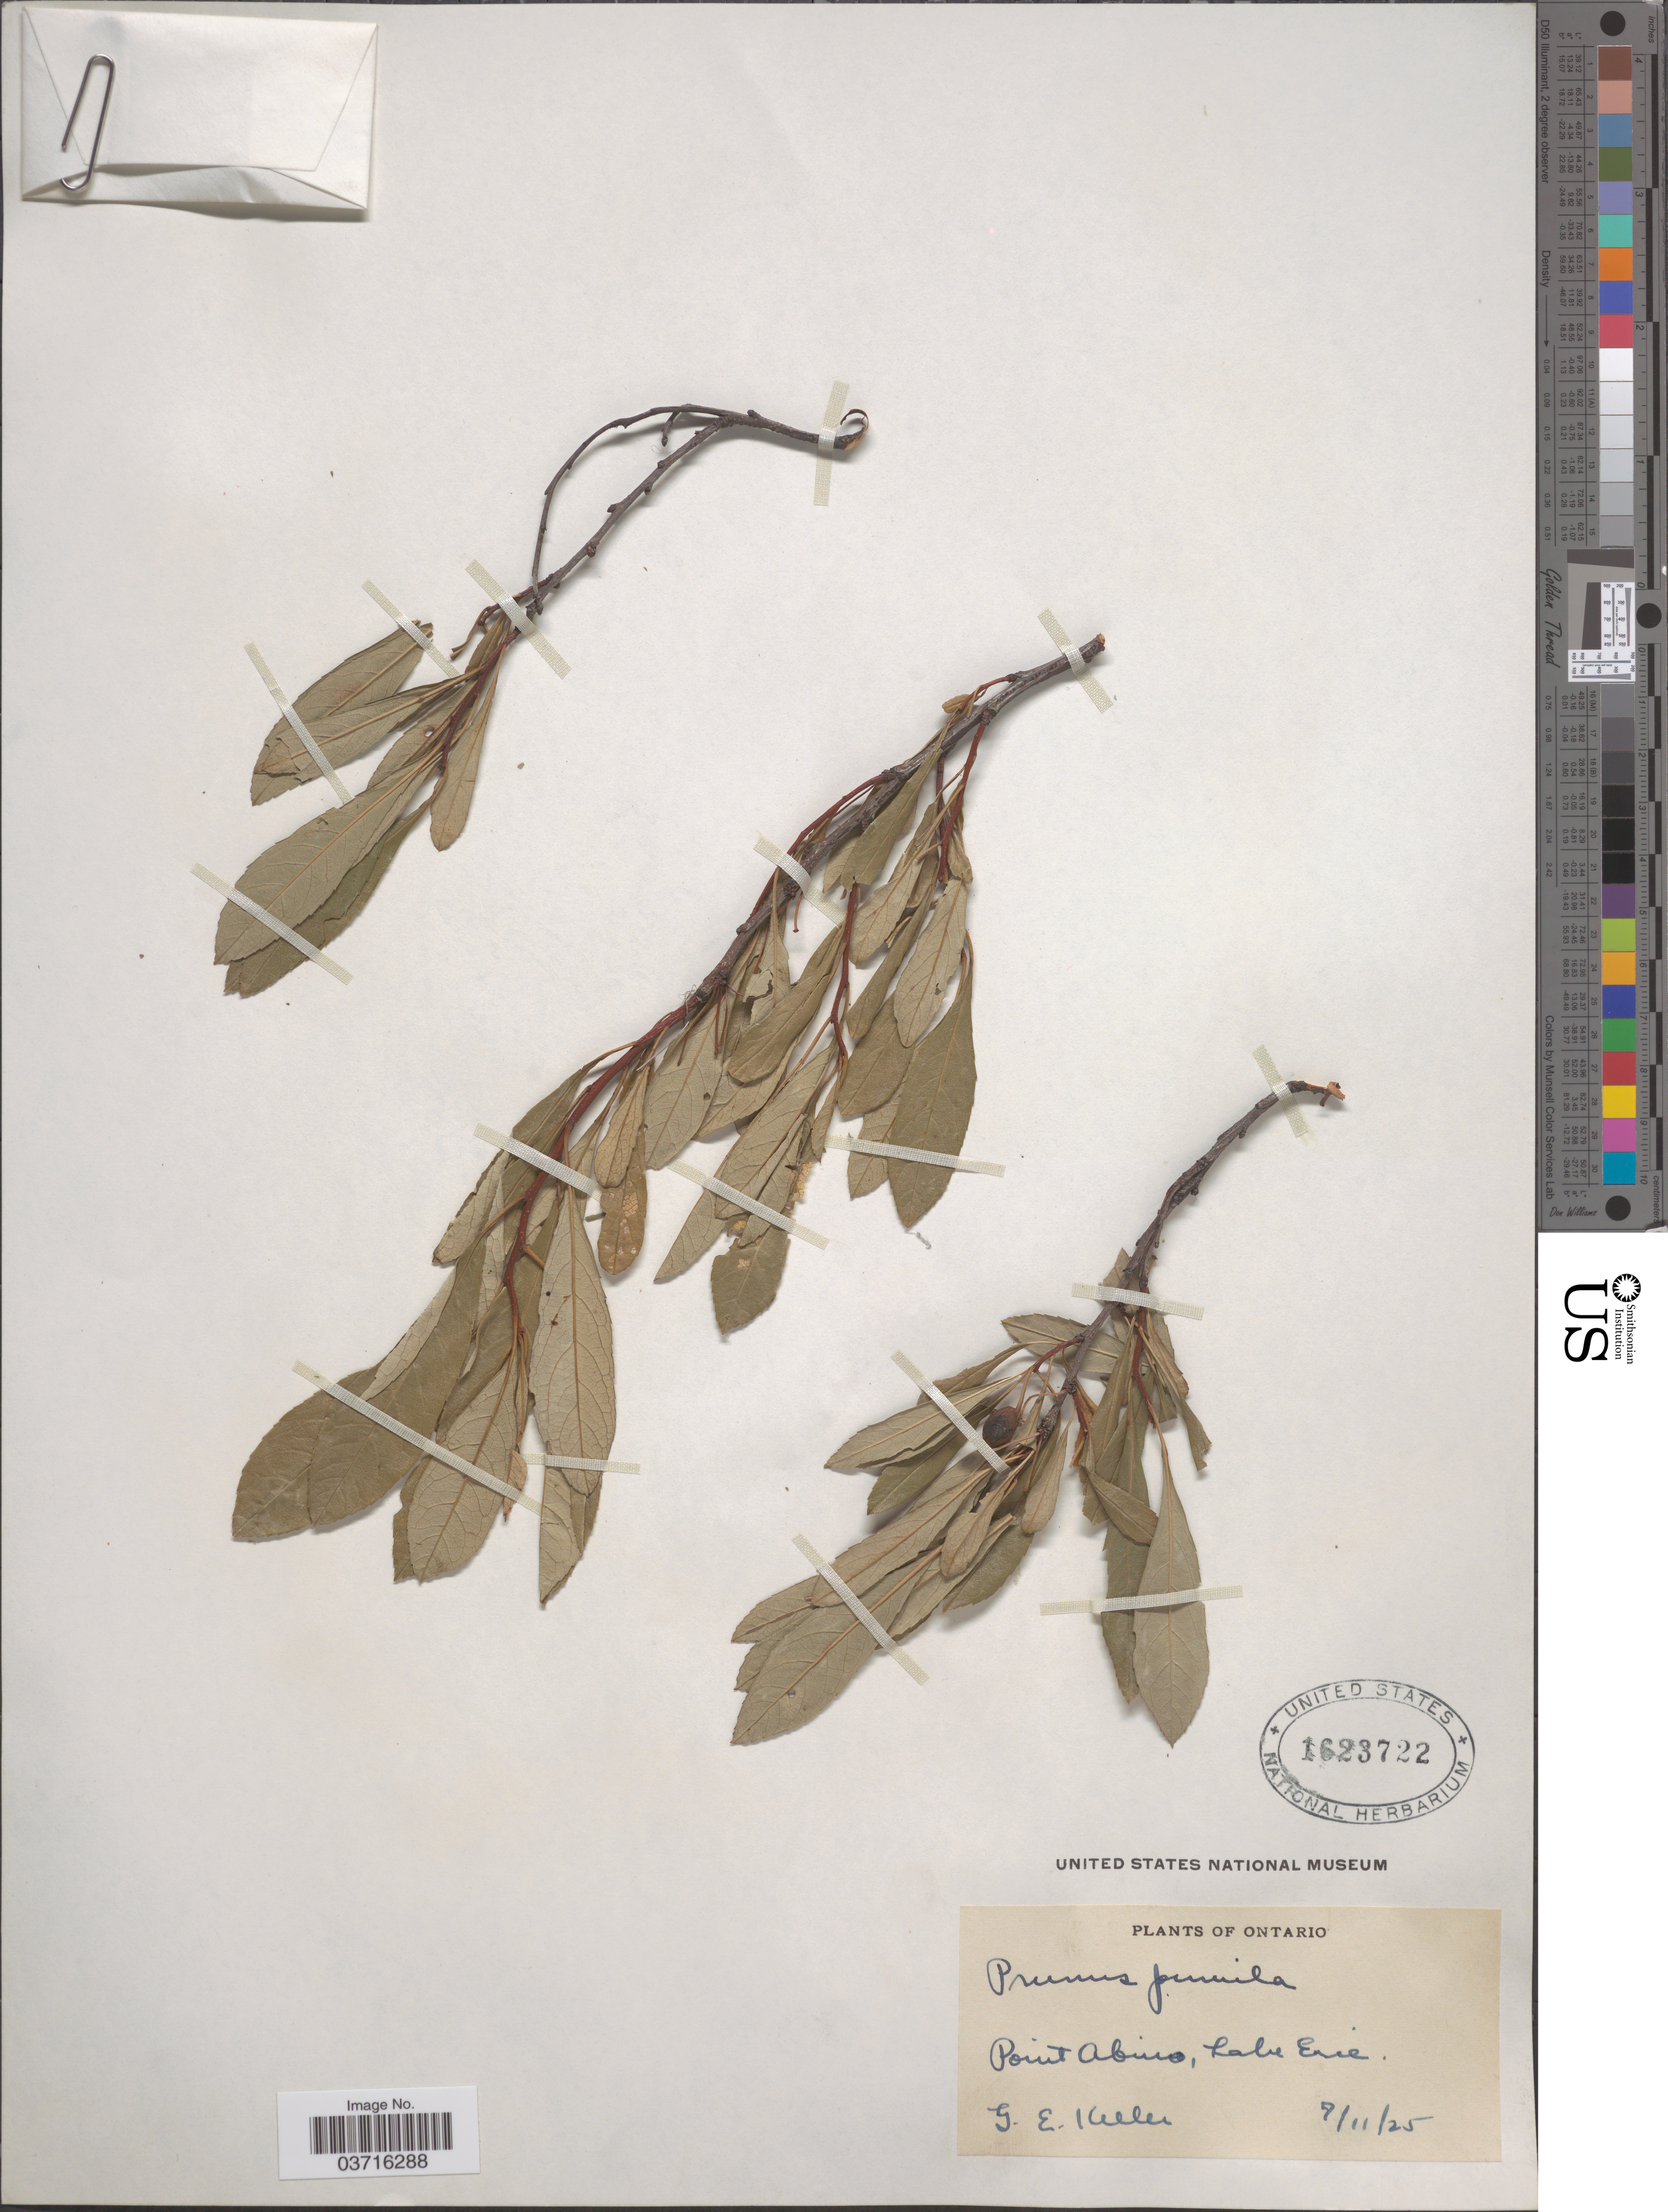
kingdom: Plantae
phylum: Tracheophyta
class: Magnoliopsida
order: Rosales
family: Rosaceae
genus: Prunus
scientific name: Prunus pumila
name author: L.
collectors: G. Keller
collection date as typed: Transcribed d/m/y: 11/7/25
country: Canada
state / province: Ontario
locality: Point Abino, Lake Erie.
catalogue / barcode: US 1623722